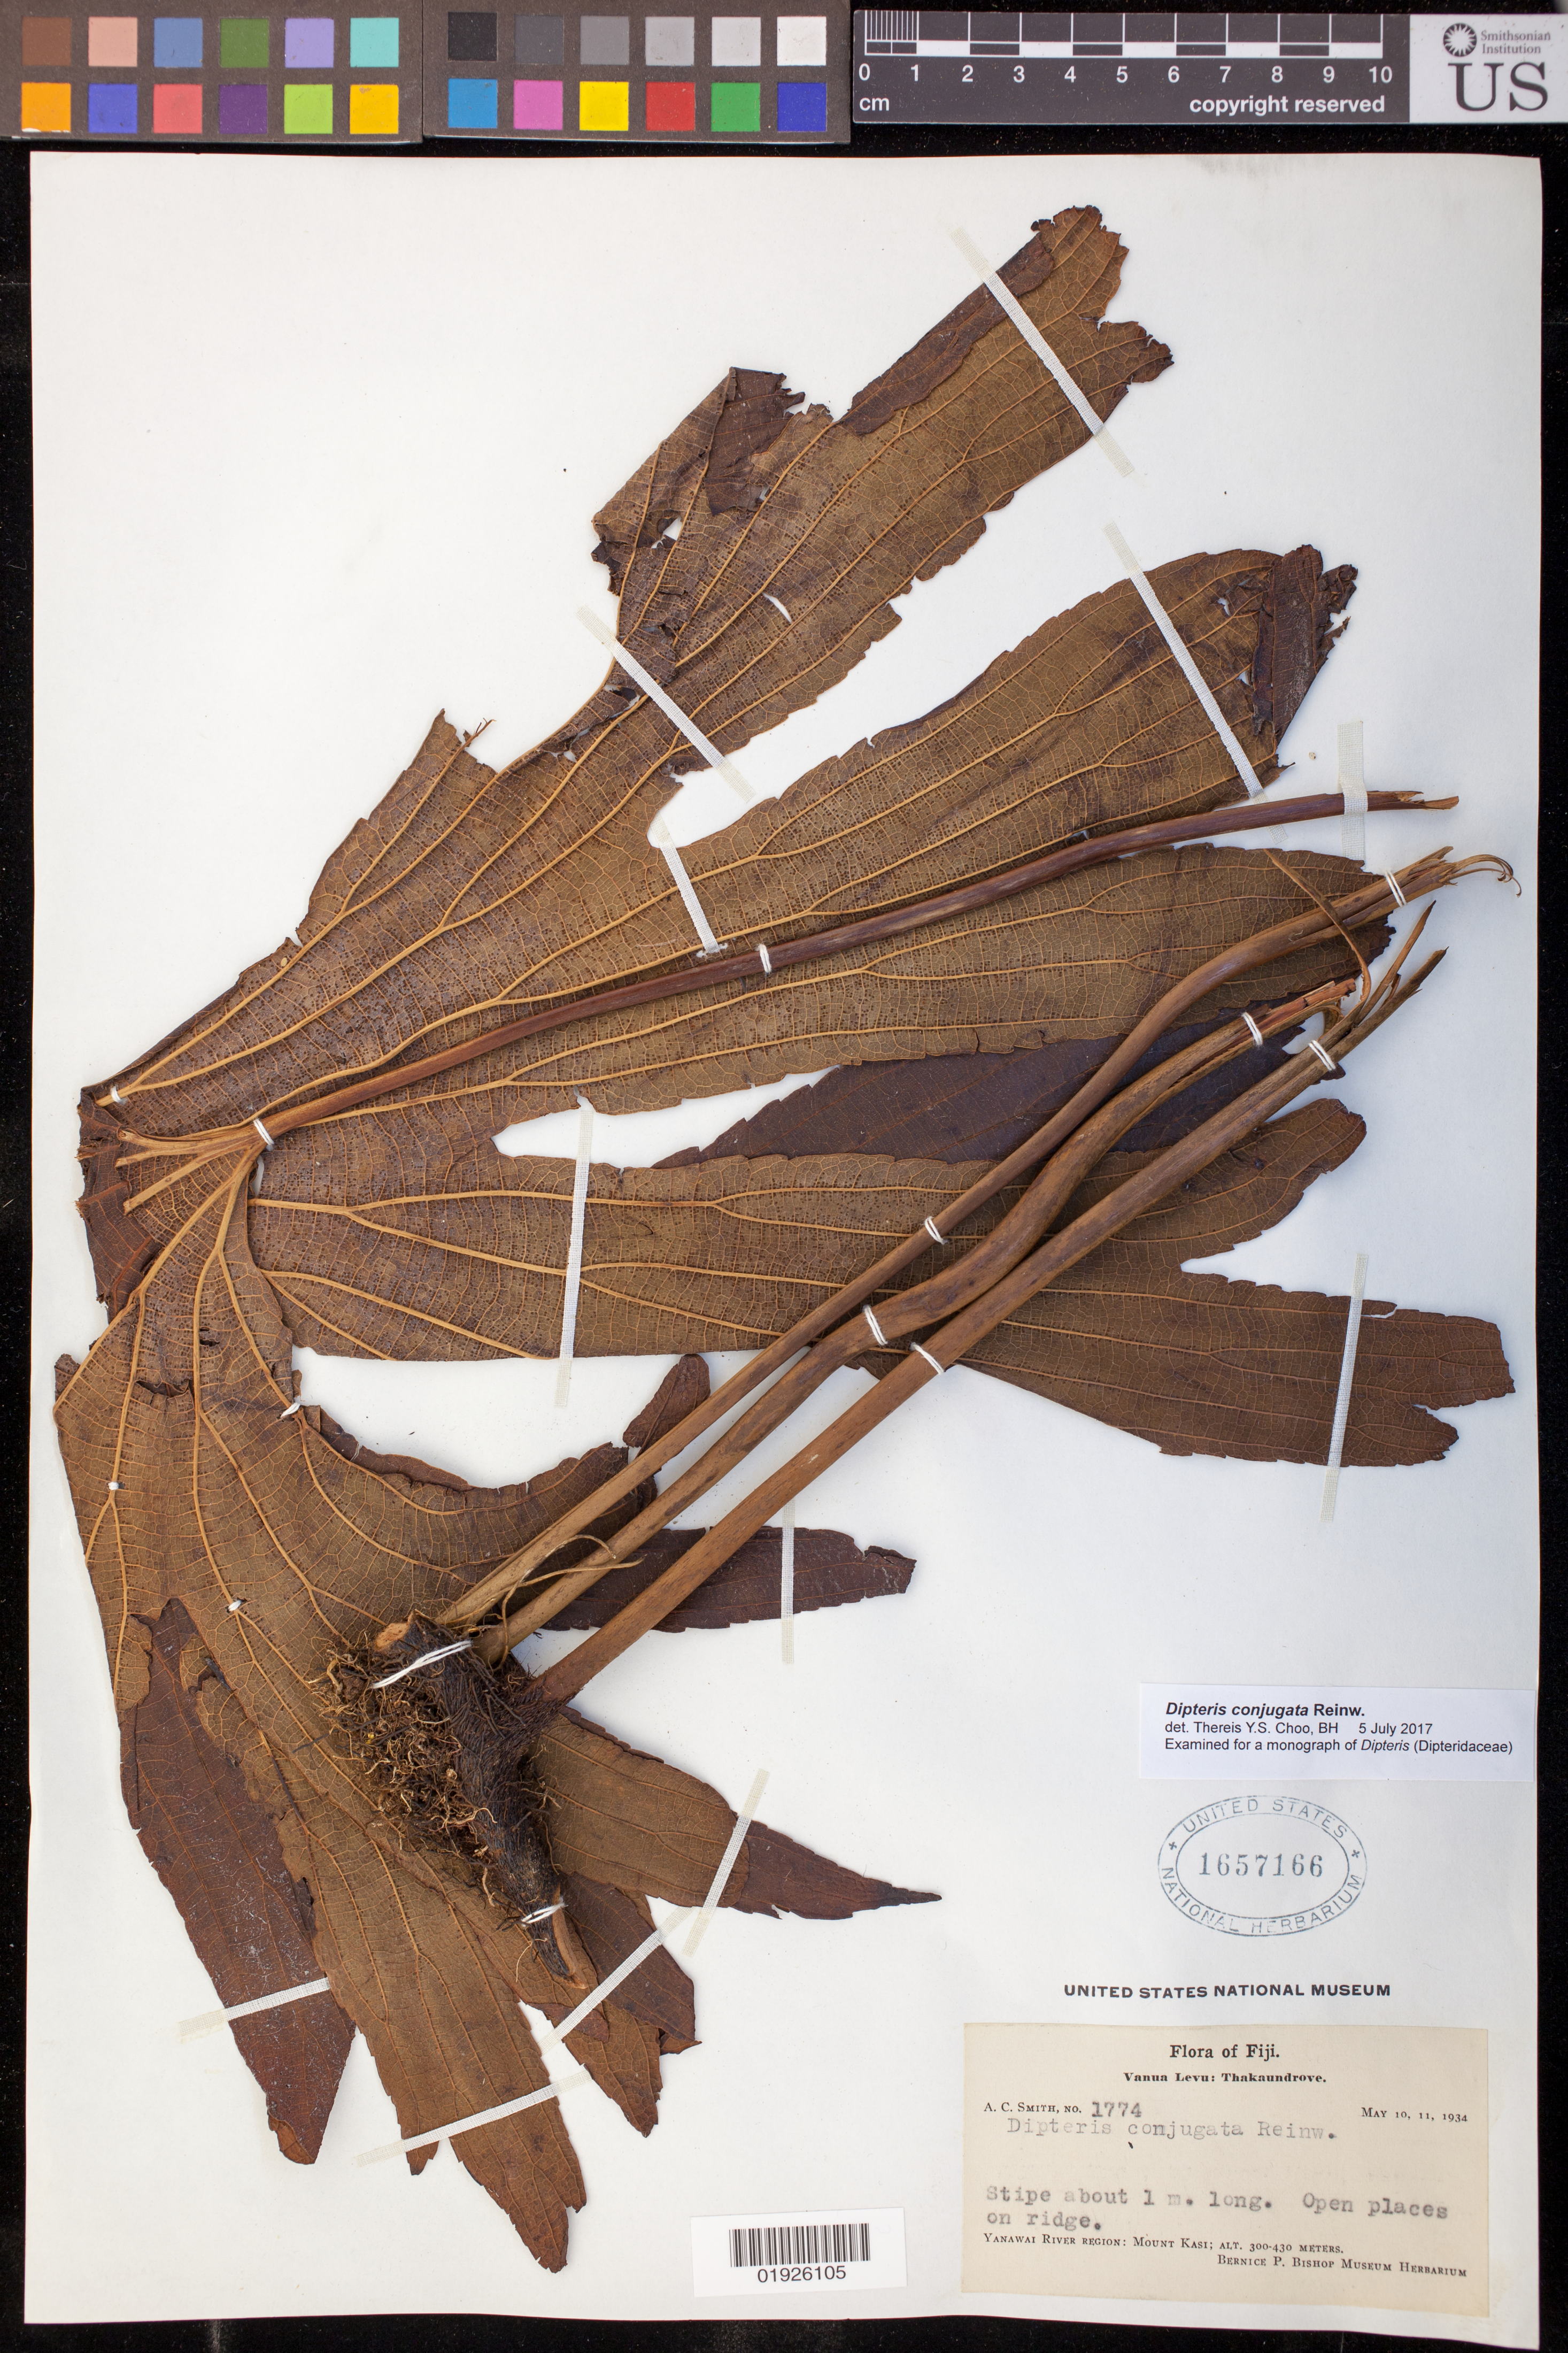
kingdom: Plantae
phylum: Tracheophyta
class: Polypodiopsida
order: Gleicheniales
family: Dipteridaceae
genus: Dipteris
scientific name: Dipteris conjugata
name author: Reinw.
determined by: Choo, Thereis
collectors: A. C. Smith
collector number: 1774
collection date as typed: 10 May 1934 to 11 May 1934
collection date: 1934-05-10/1934-05-11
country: Fiji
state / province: Northern Division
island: Vanua Levu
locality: Thakaundrove, Yanawai River, Mount Kasi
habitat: Open places on ridge.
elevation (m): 300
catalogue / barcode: US 1657166